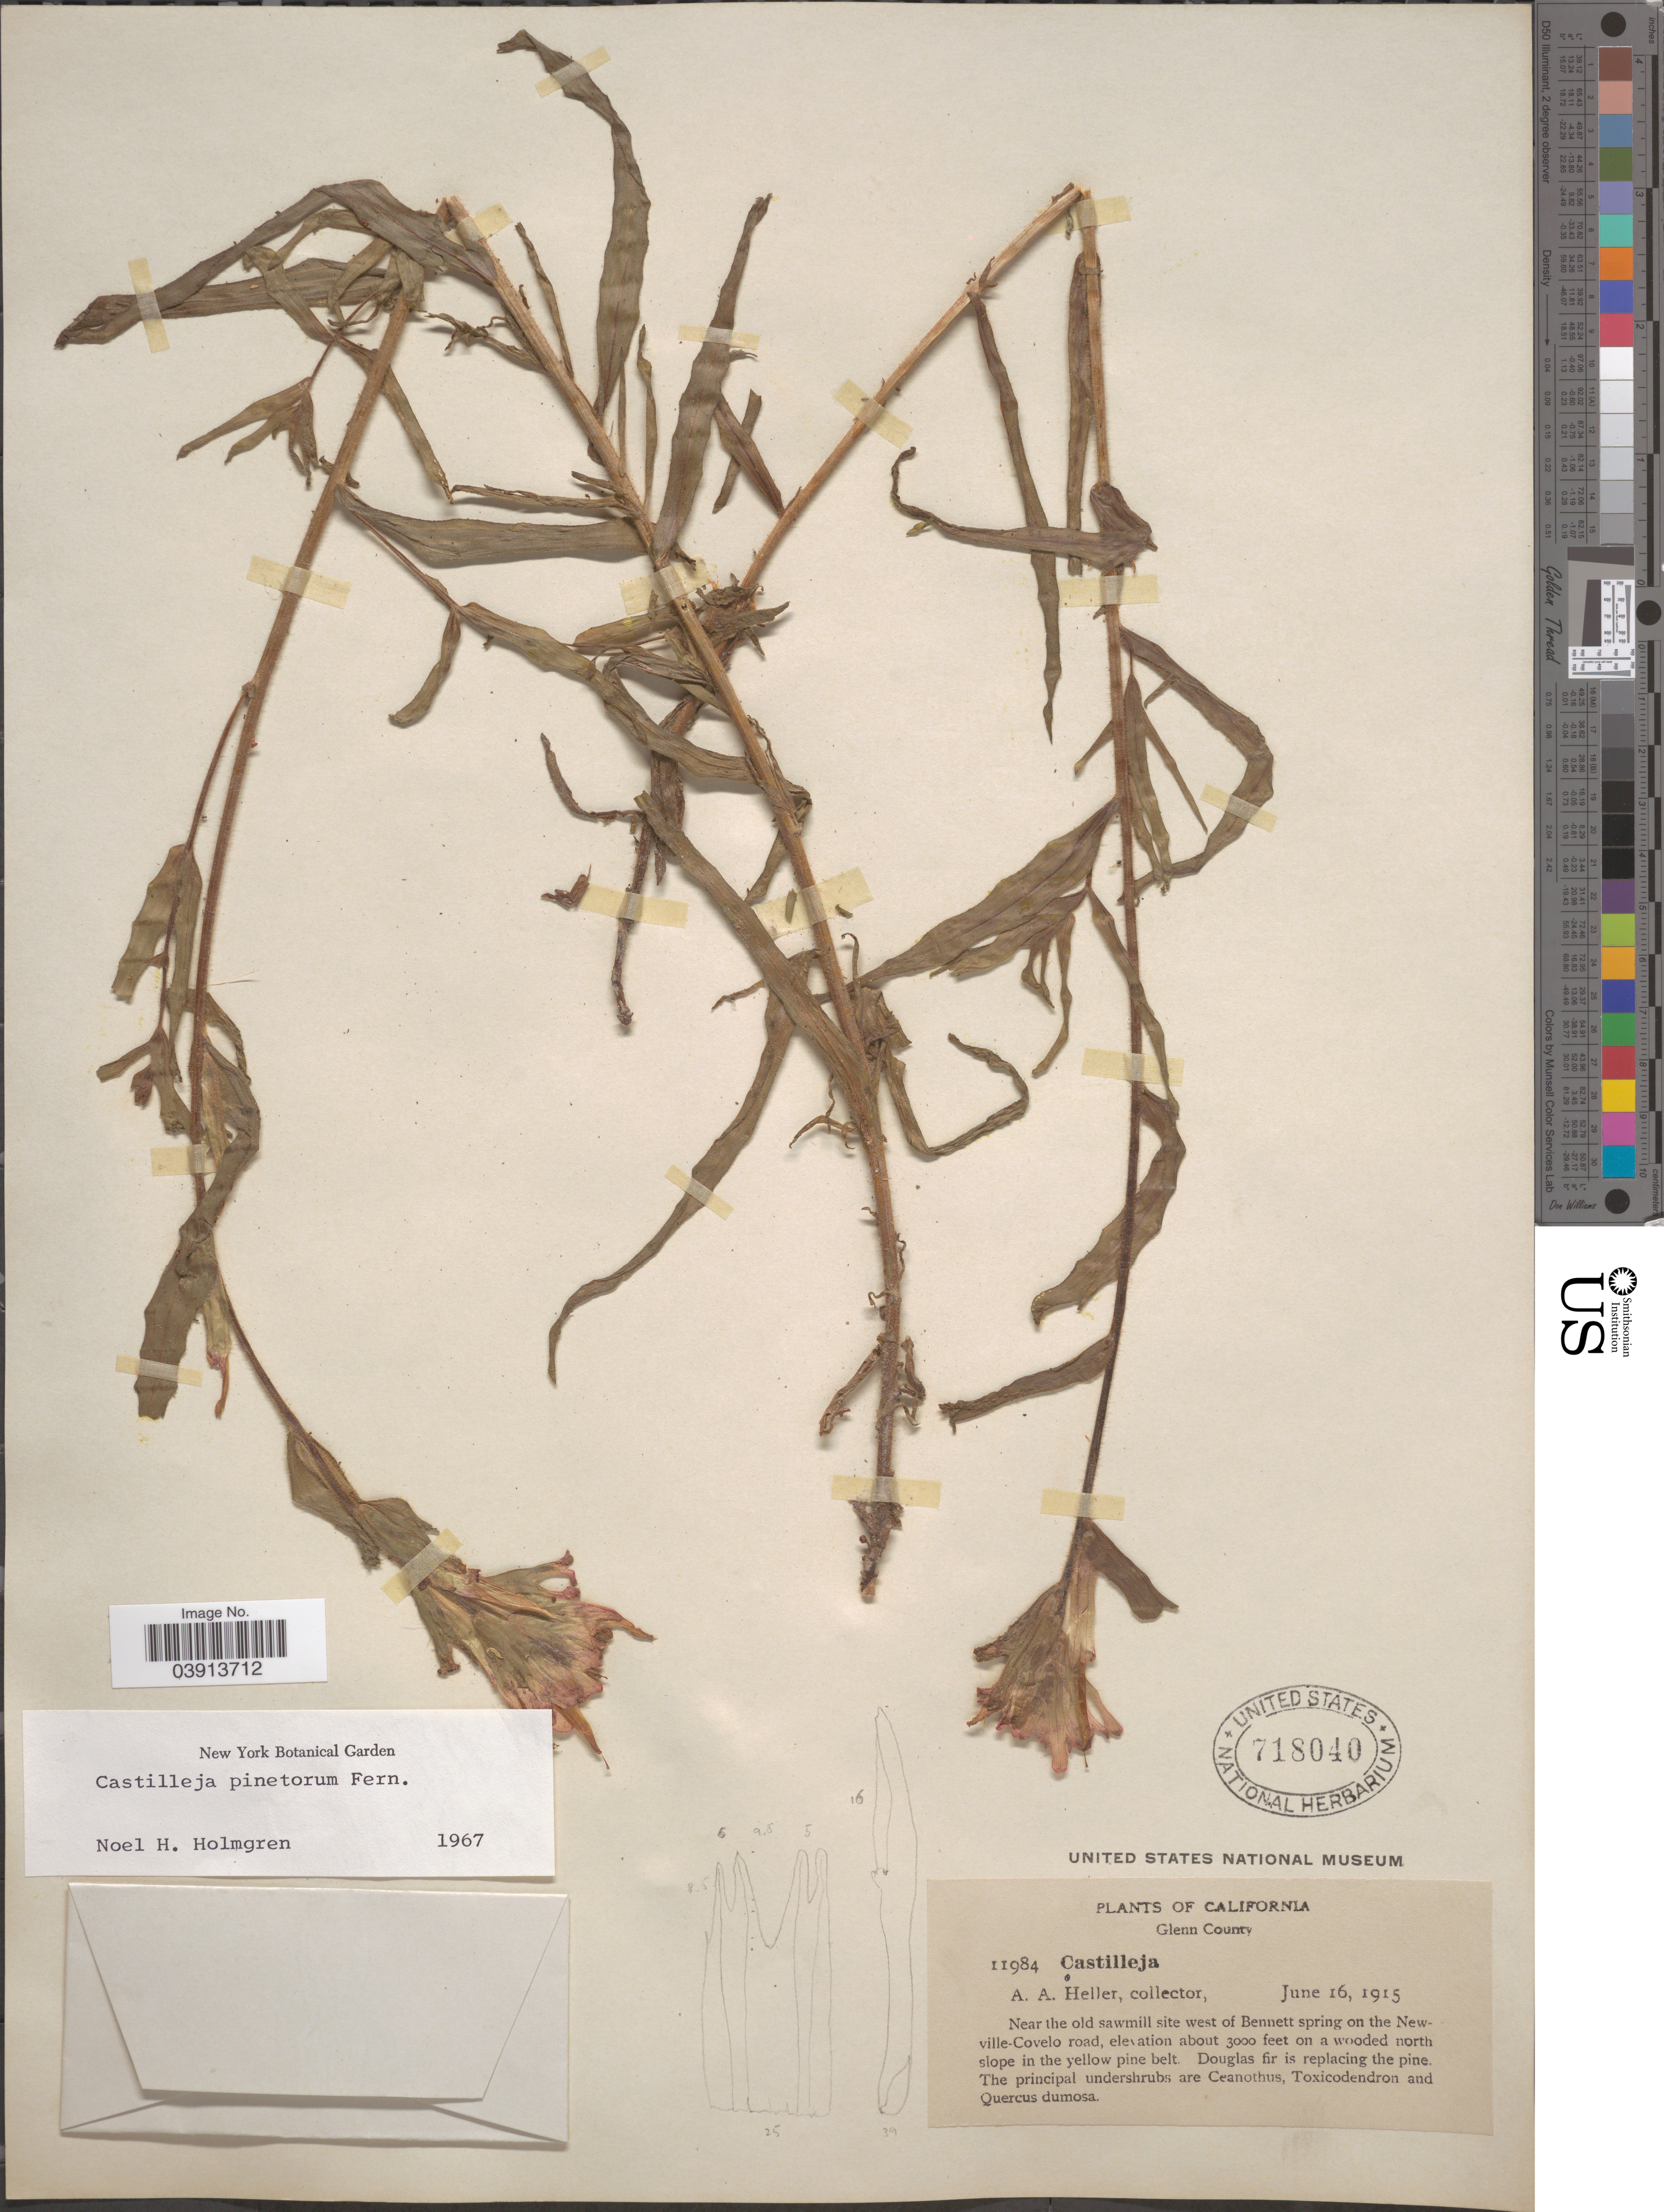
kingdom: Plantae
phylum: Tracheophyta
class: Magnoliopsida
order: Lamiales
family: Orobanchaceae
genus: Castilleja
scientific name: Castilleja pinetorum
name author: Fernald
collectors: A. A. Heller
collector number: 11984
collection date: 1915-06-16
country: United States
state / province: California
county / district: Glenn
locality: Glenn County. Near the old sawmill site west of Bennett spring on the Newville-Covelo road.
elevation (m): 914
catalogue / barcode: US 718040